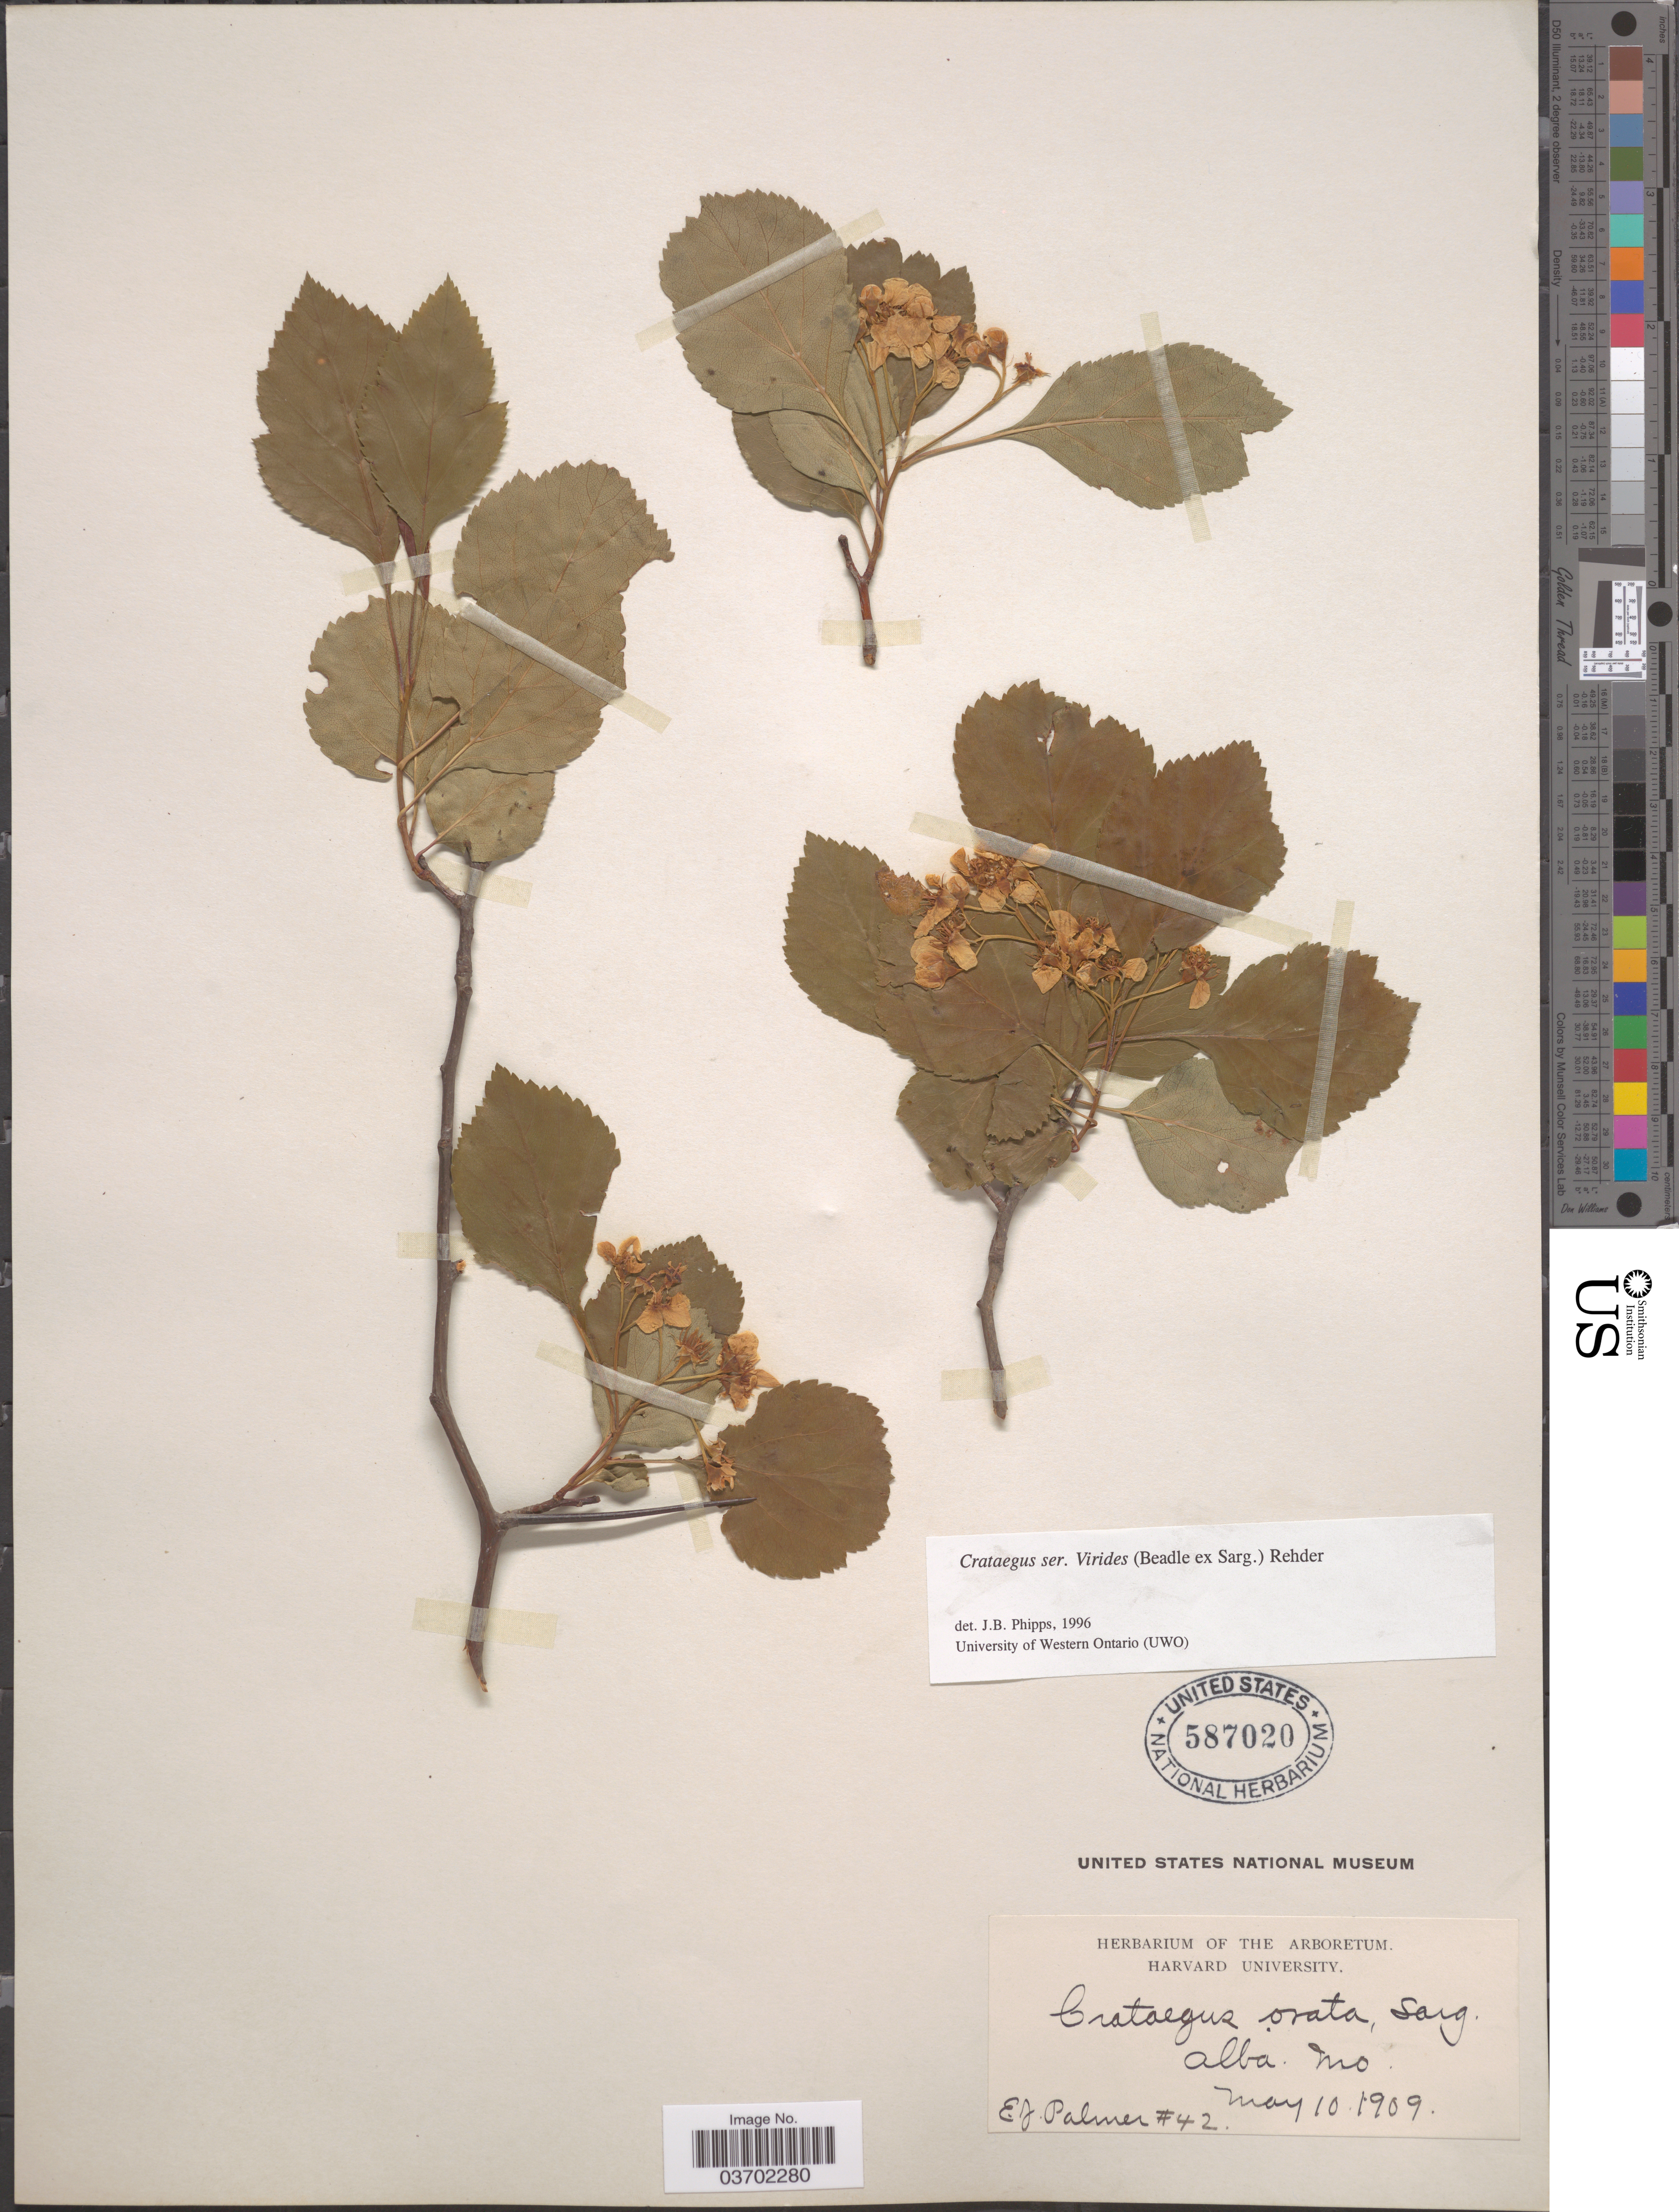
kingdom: Plantae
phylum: Tracheophyta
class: Magnoliopsida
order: Rosales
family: Rosaceae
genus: Crataegus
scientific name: Crataegus viridis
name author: L.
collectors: E. J. Palmer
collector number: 42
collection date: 1909-05-10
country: United States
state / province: Missouri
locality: Alba.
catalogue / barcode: US 587020